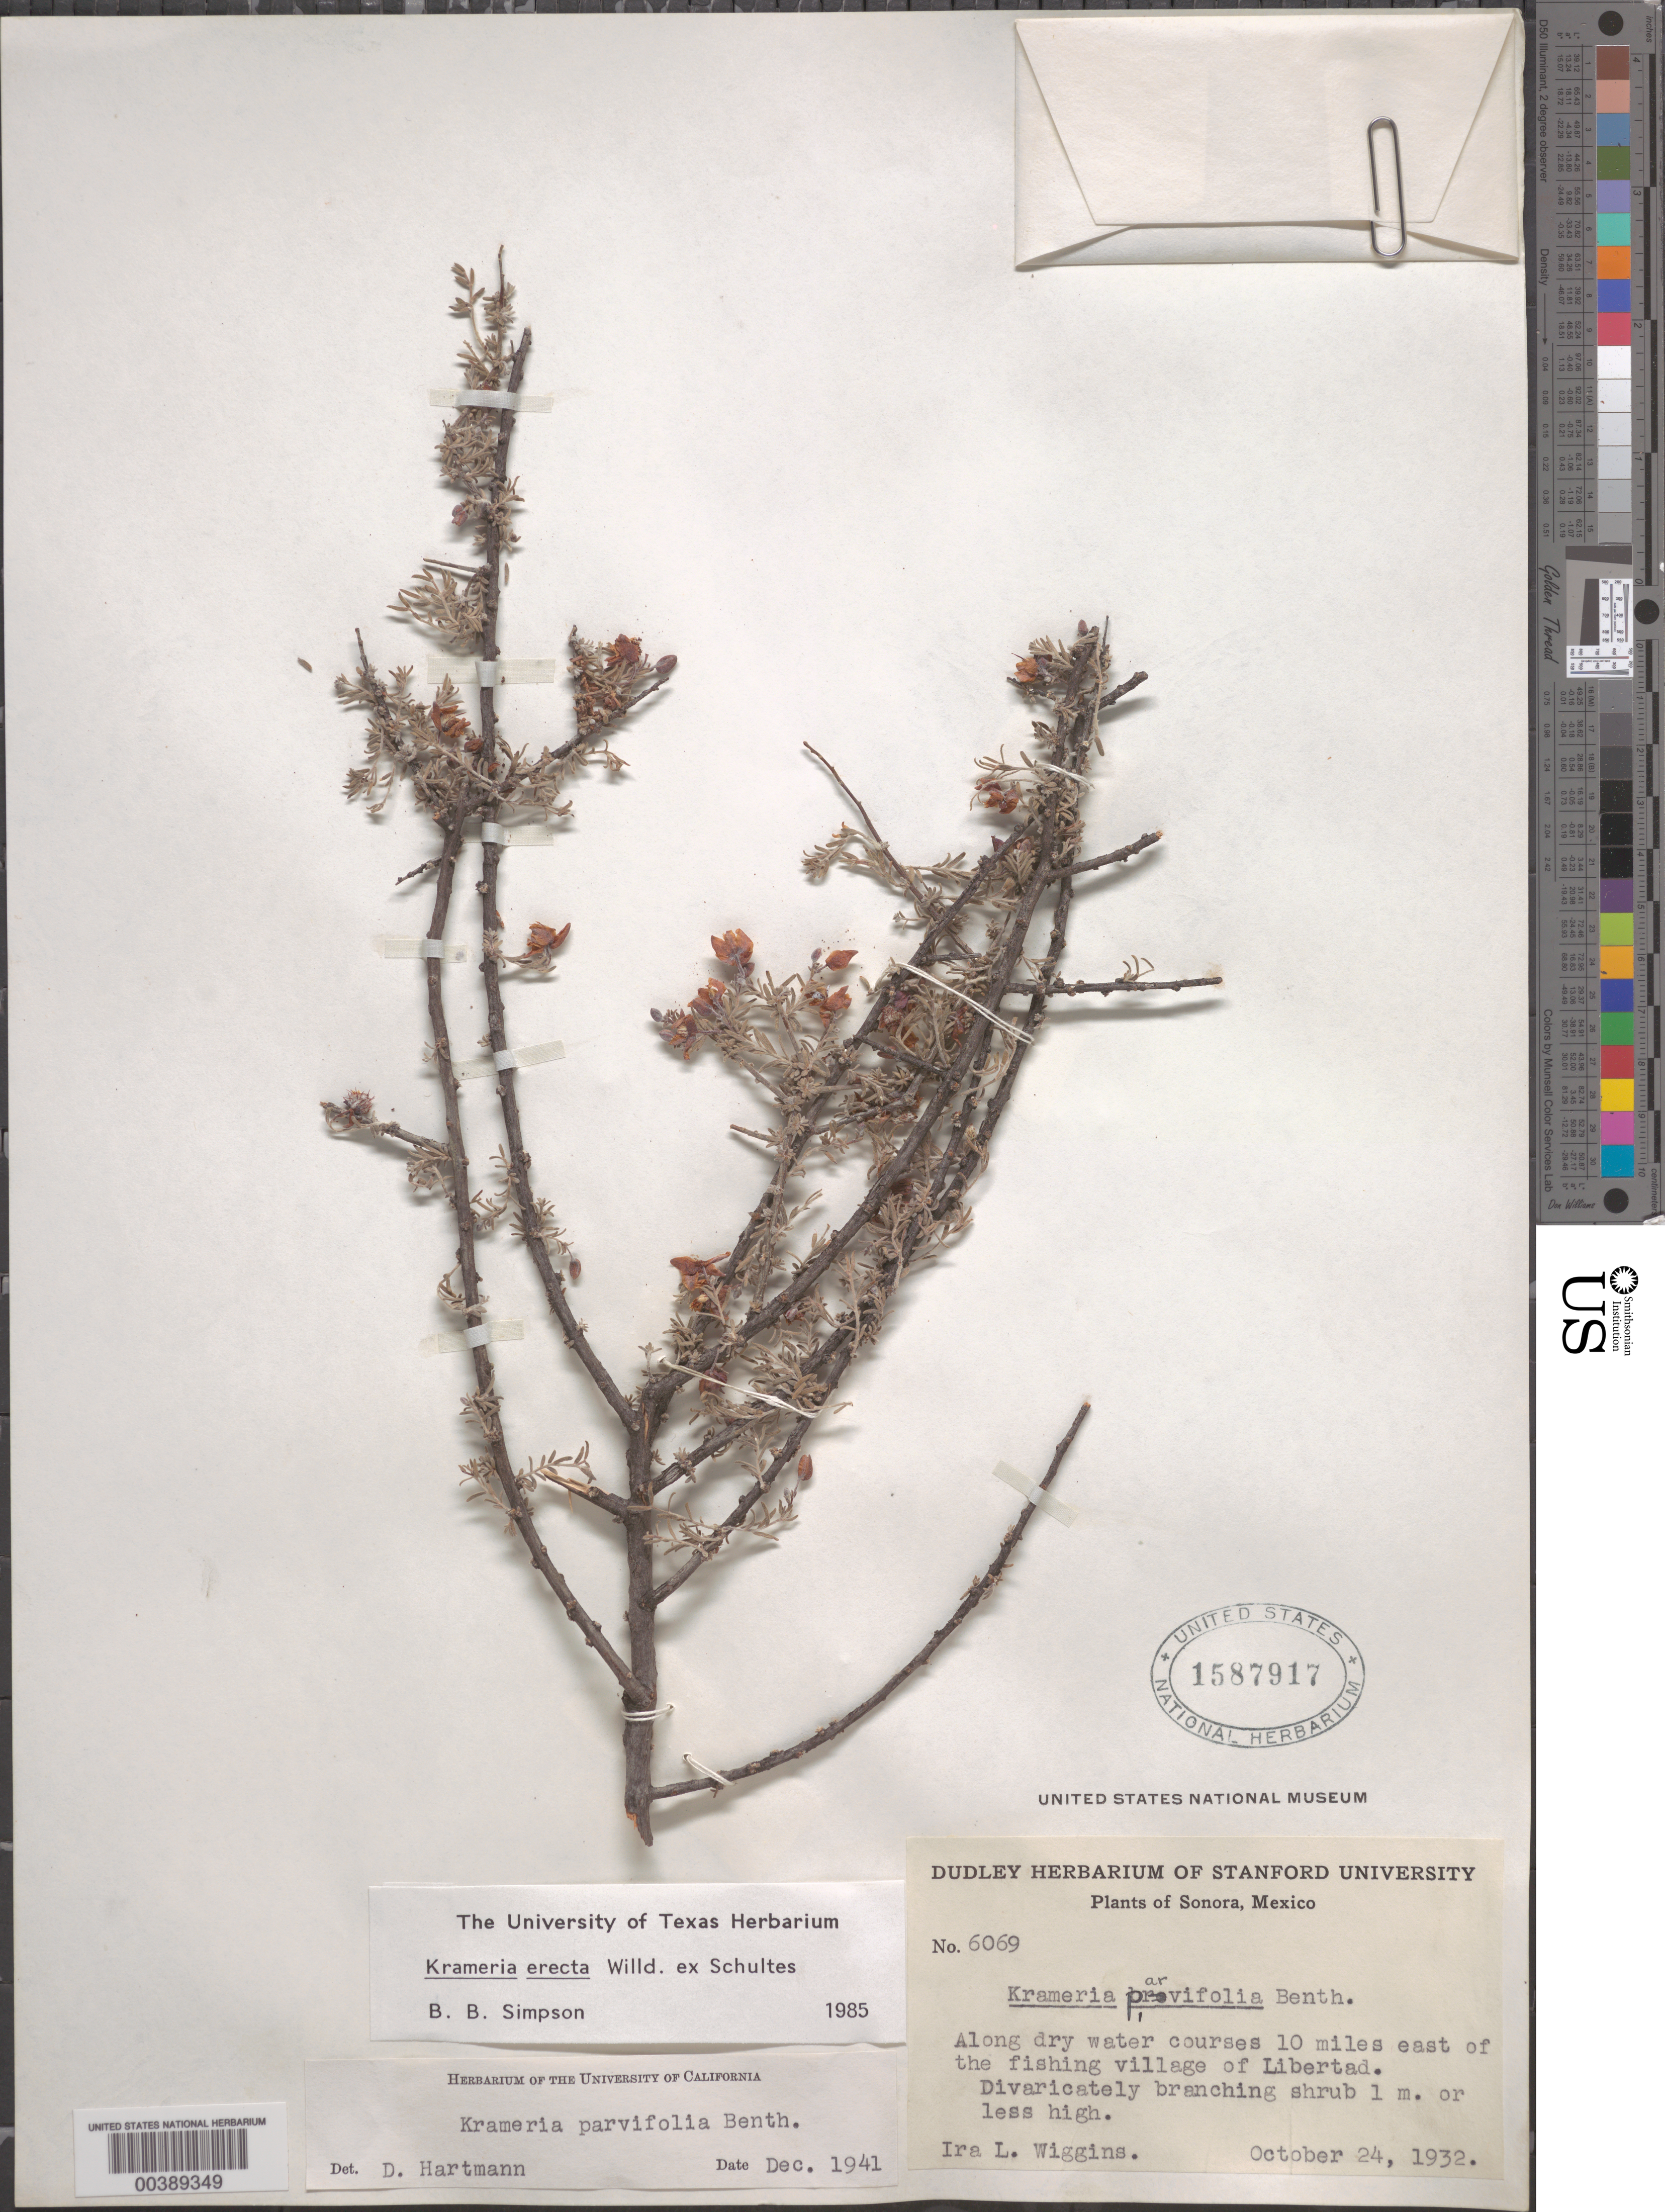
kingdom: Plantae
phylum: Tracheophyta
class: Magnoliopsida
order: Zygophyllales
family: Krameriaceae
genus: Krameria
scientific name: Krameria erecta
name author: Willd. ex Schult.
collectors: I. L. Wiggins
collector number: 6069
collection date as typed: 24 Oct 1932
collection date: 1932-10-24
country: Mexico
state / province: Sonora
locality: Along dry water courses 10 mi E of Libertad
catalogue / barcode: US 1587917